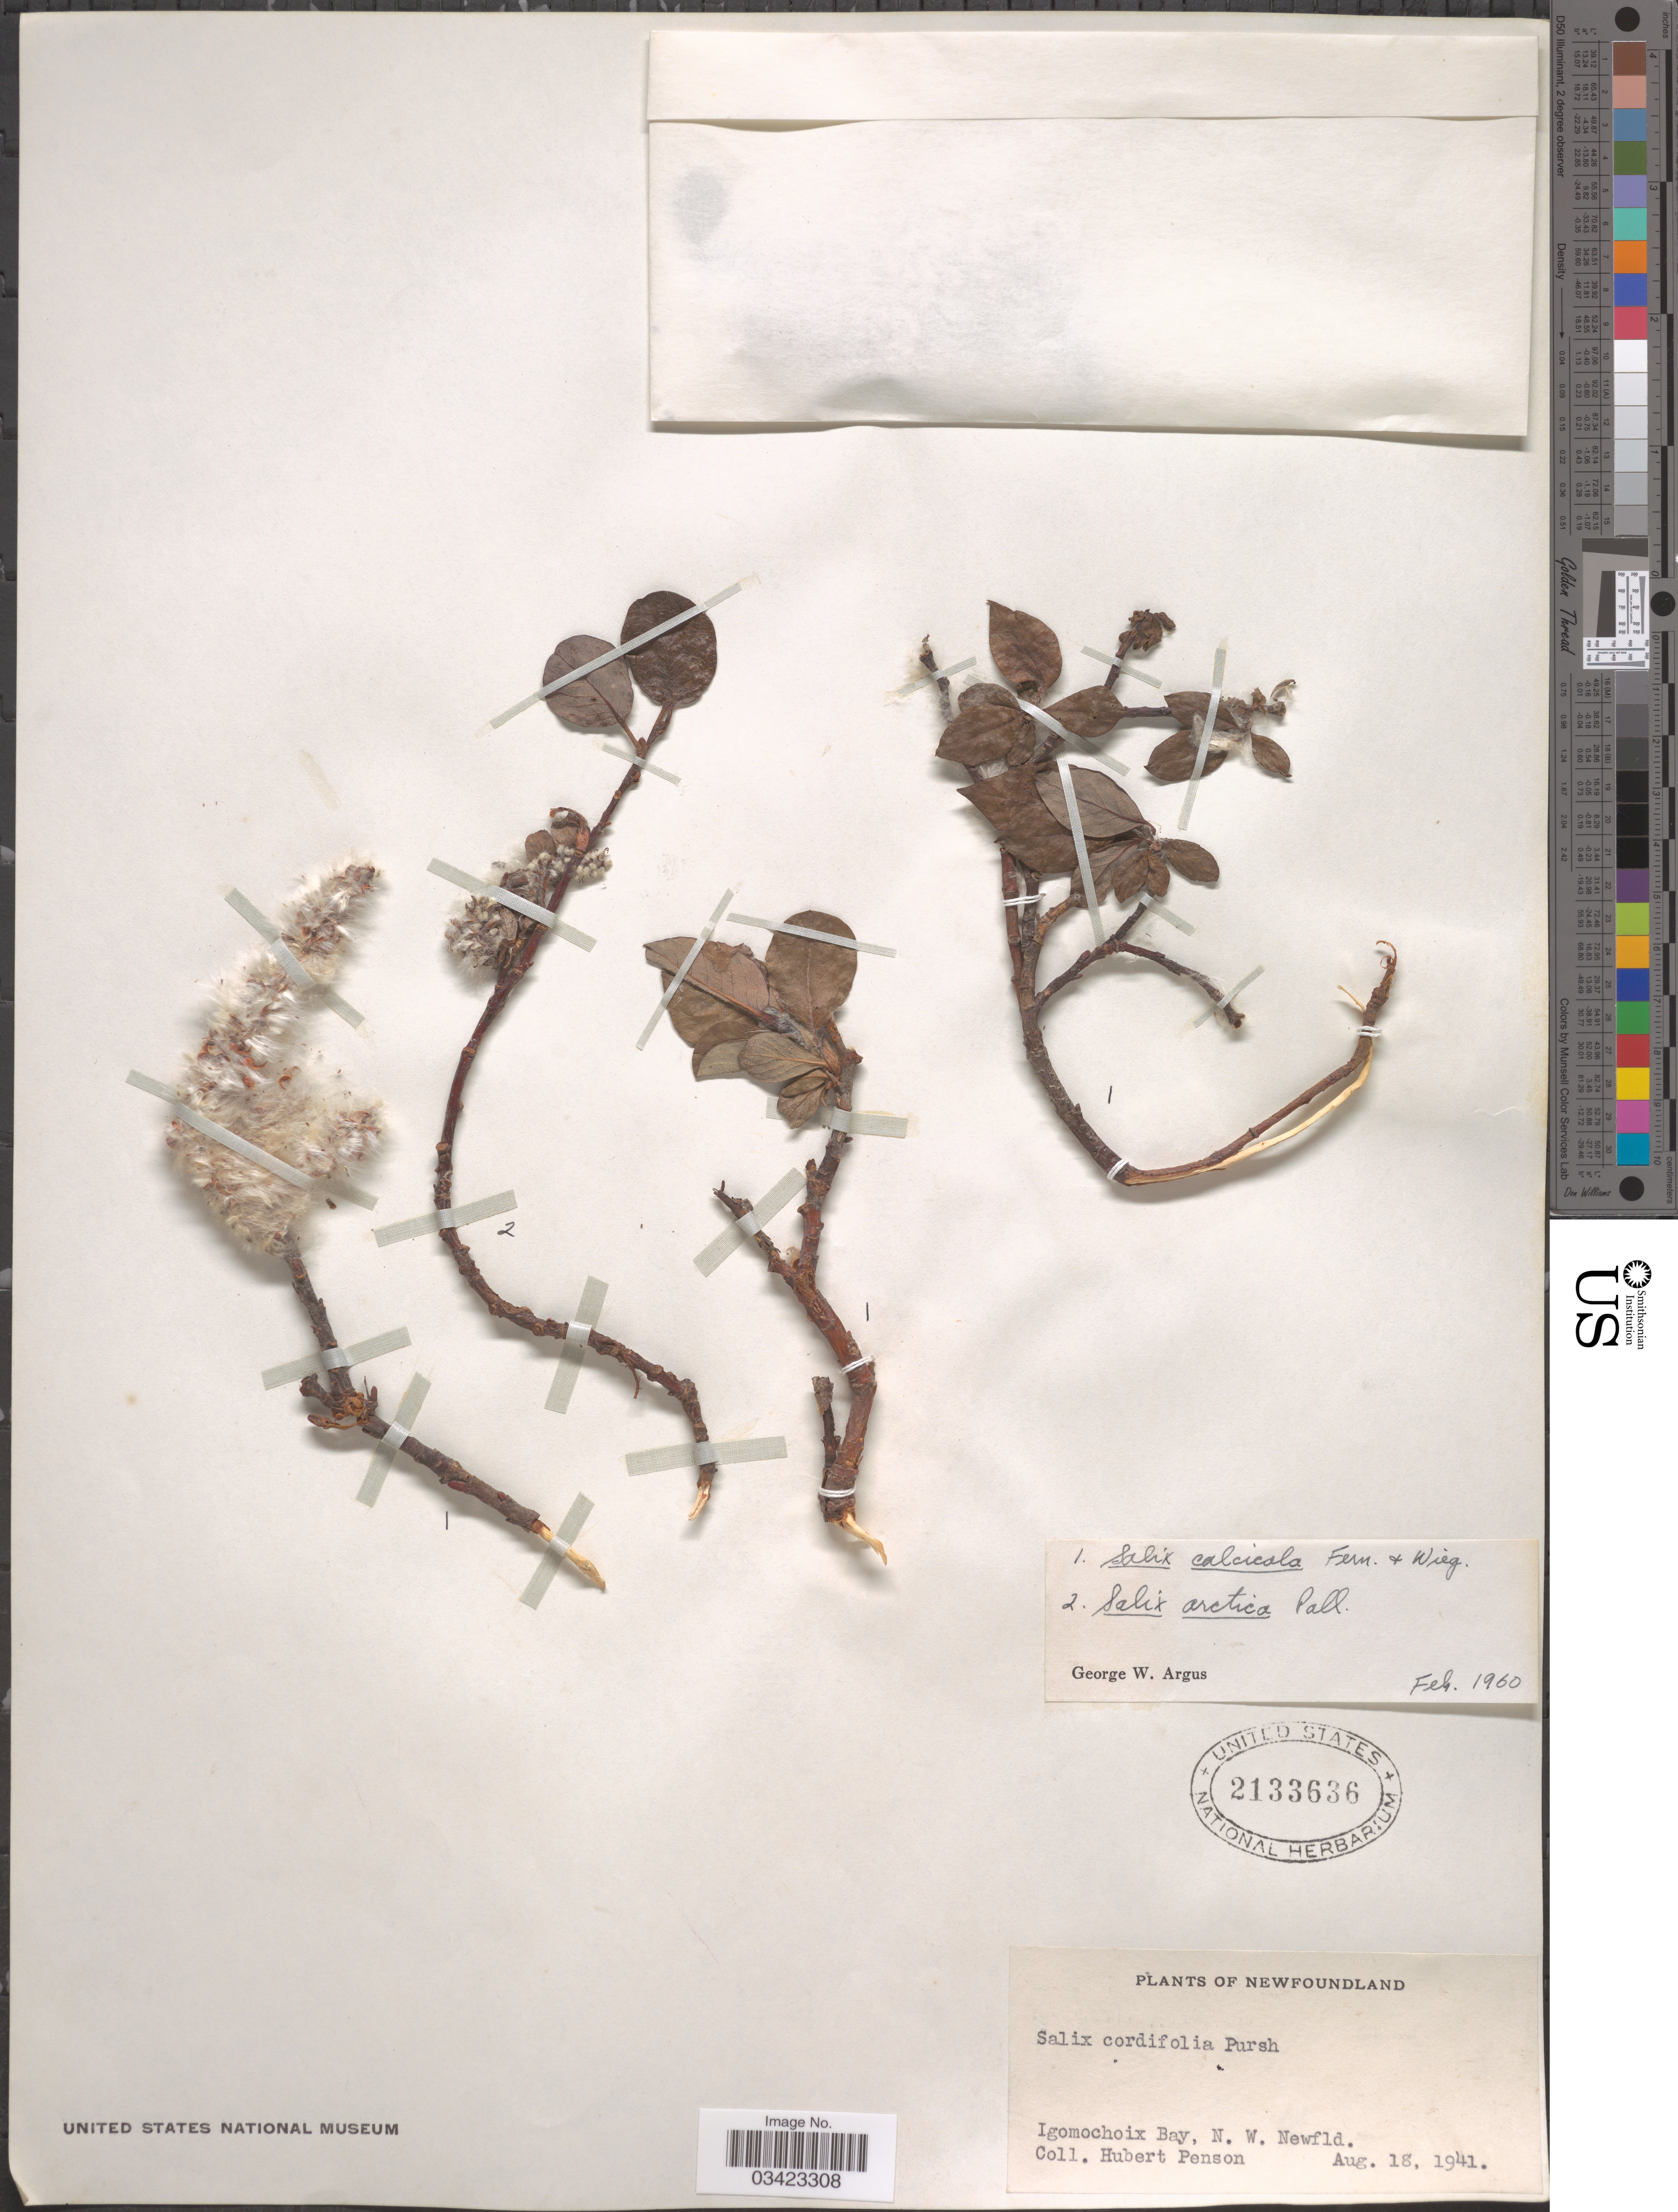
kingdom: Plantae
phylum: Tracheophyta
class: Magnoliopsida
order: Malpighiales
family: Salicaceae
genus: Salix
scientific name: Salix arctica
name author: Pall.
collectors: H. Penson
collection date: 1941-08-18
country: Canada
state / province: Newfoundland and Labrador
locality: Igomochoix Bay, N. W. Newfld.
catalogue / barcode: US 2133636